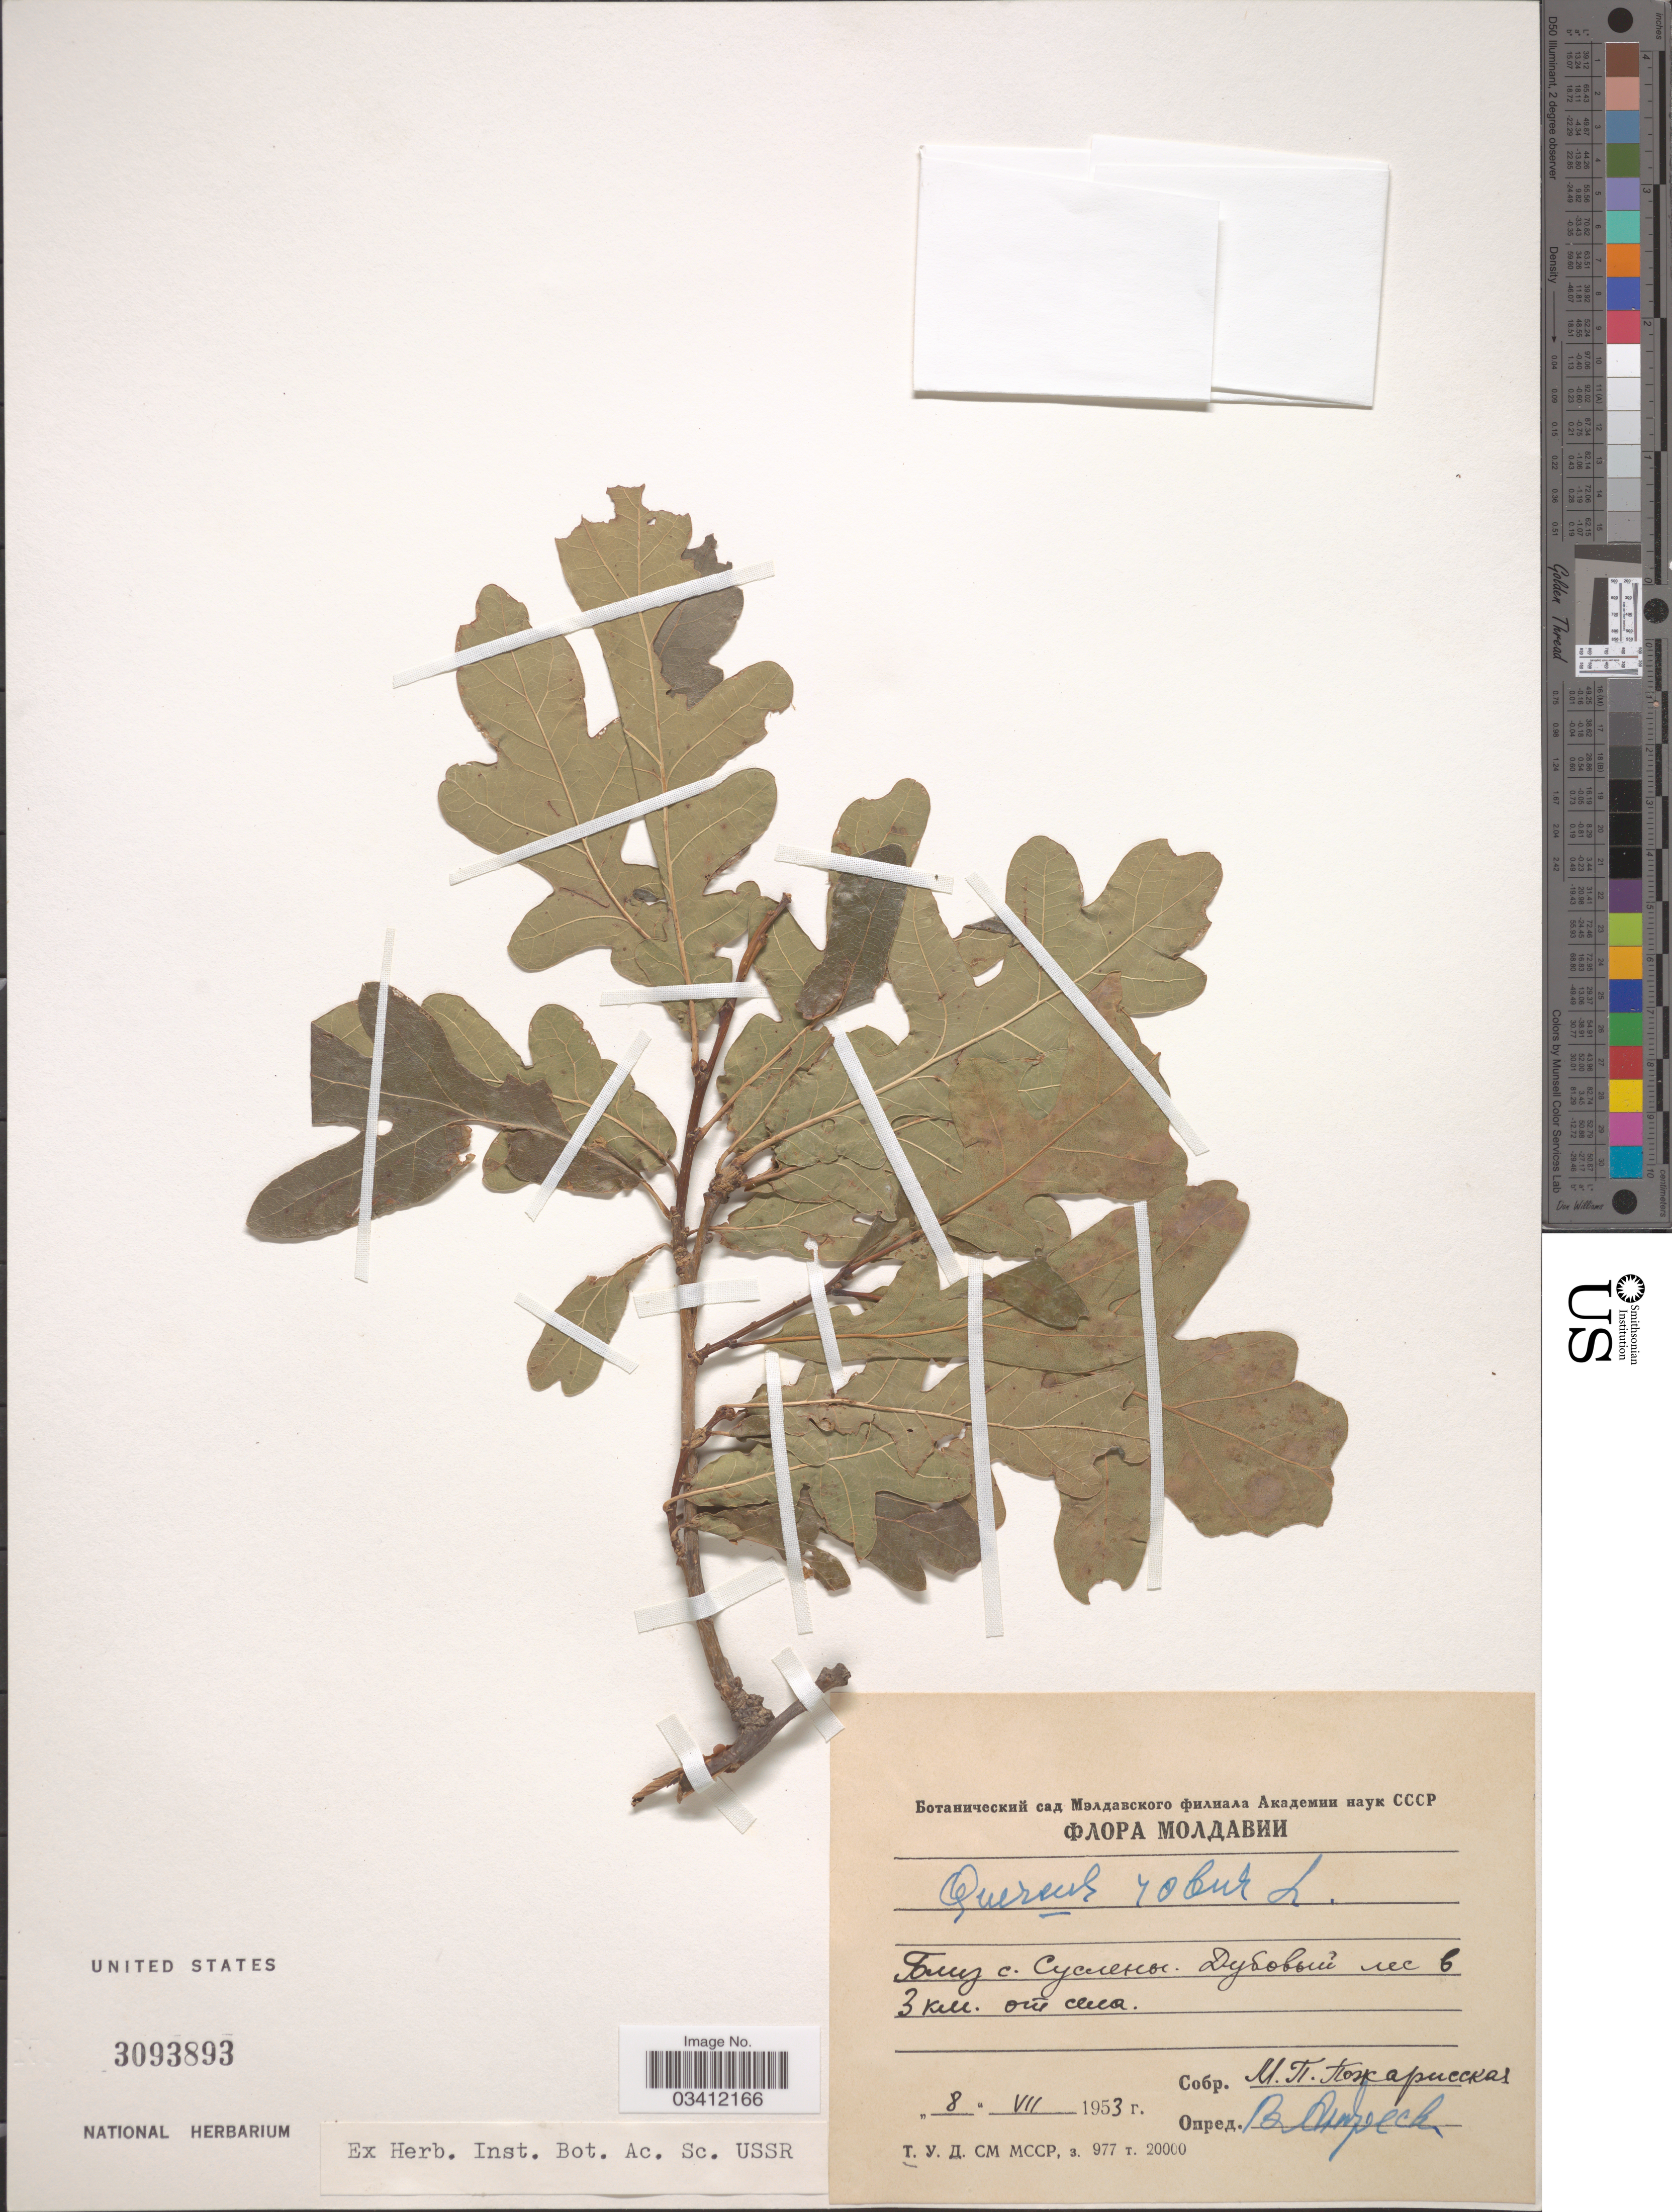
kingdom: Plantae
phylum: Tracheophyta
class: Magnoliopsida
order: Fagales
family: Fagaceae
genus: Quercus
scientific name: Quercus robur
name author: L.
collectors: M. Pozharisskaya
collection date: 1953-07-08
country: Moldova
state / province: Orhei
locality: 3 km from village Susleni.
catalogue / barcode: US 3093893